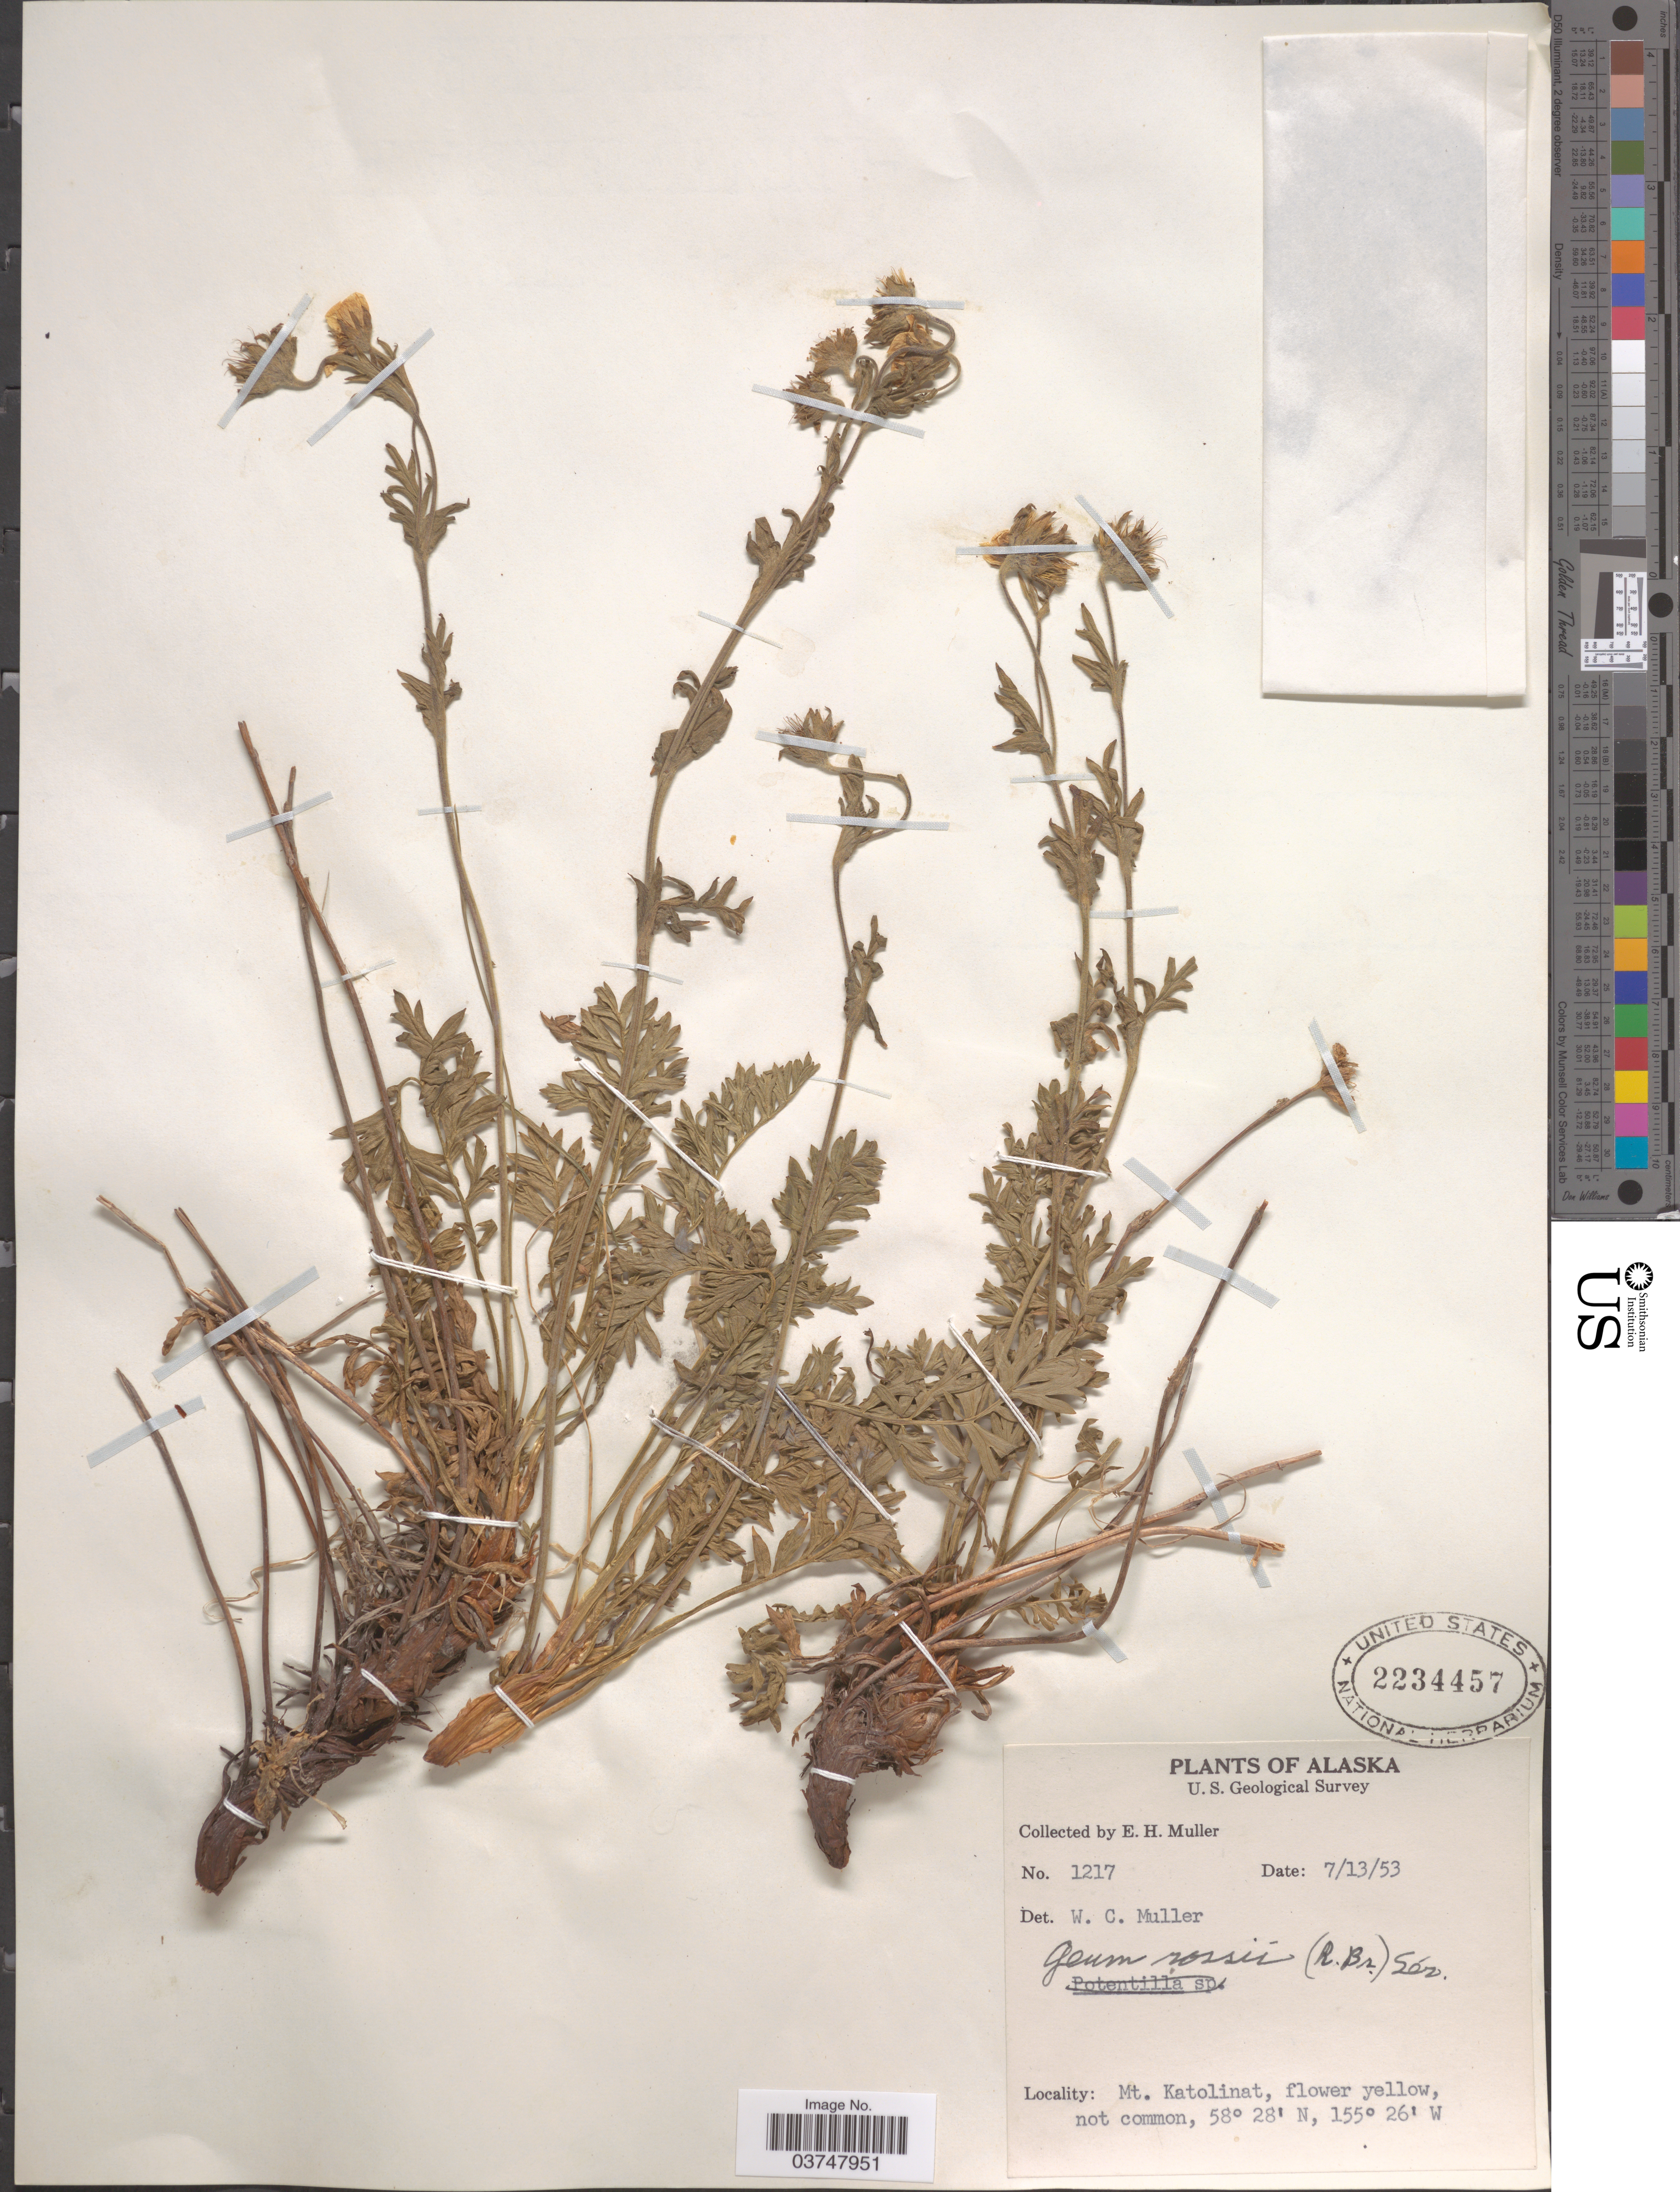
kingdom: Plantae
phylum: Tracheophyta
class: Magnoliopsida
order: Rosales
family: Rosaceae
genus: Geum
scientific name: Geum rossii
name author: (R. Br.) Ser.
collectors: E. H. Muller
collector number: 1217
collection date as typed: Transcribed d/m/y: 13/7/53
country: United States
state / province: Alaska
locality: Mt. Katolinat.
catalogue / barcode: US 2234457